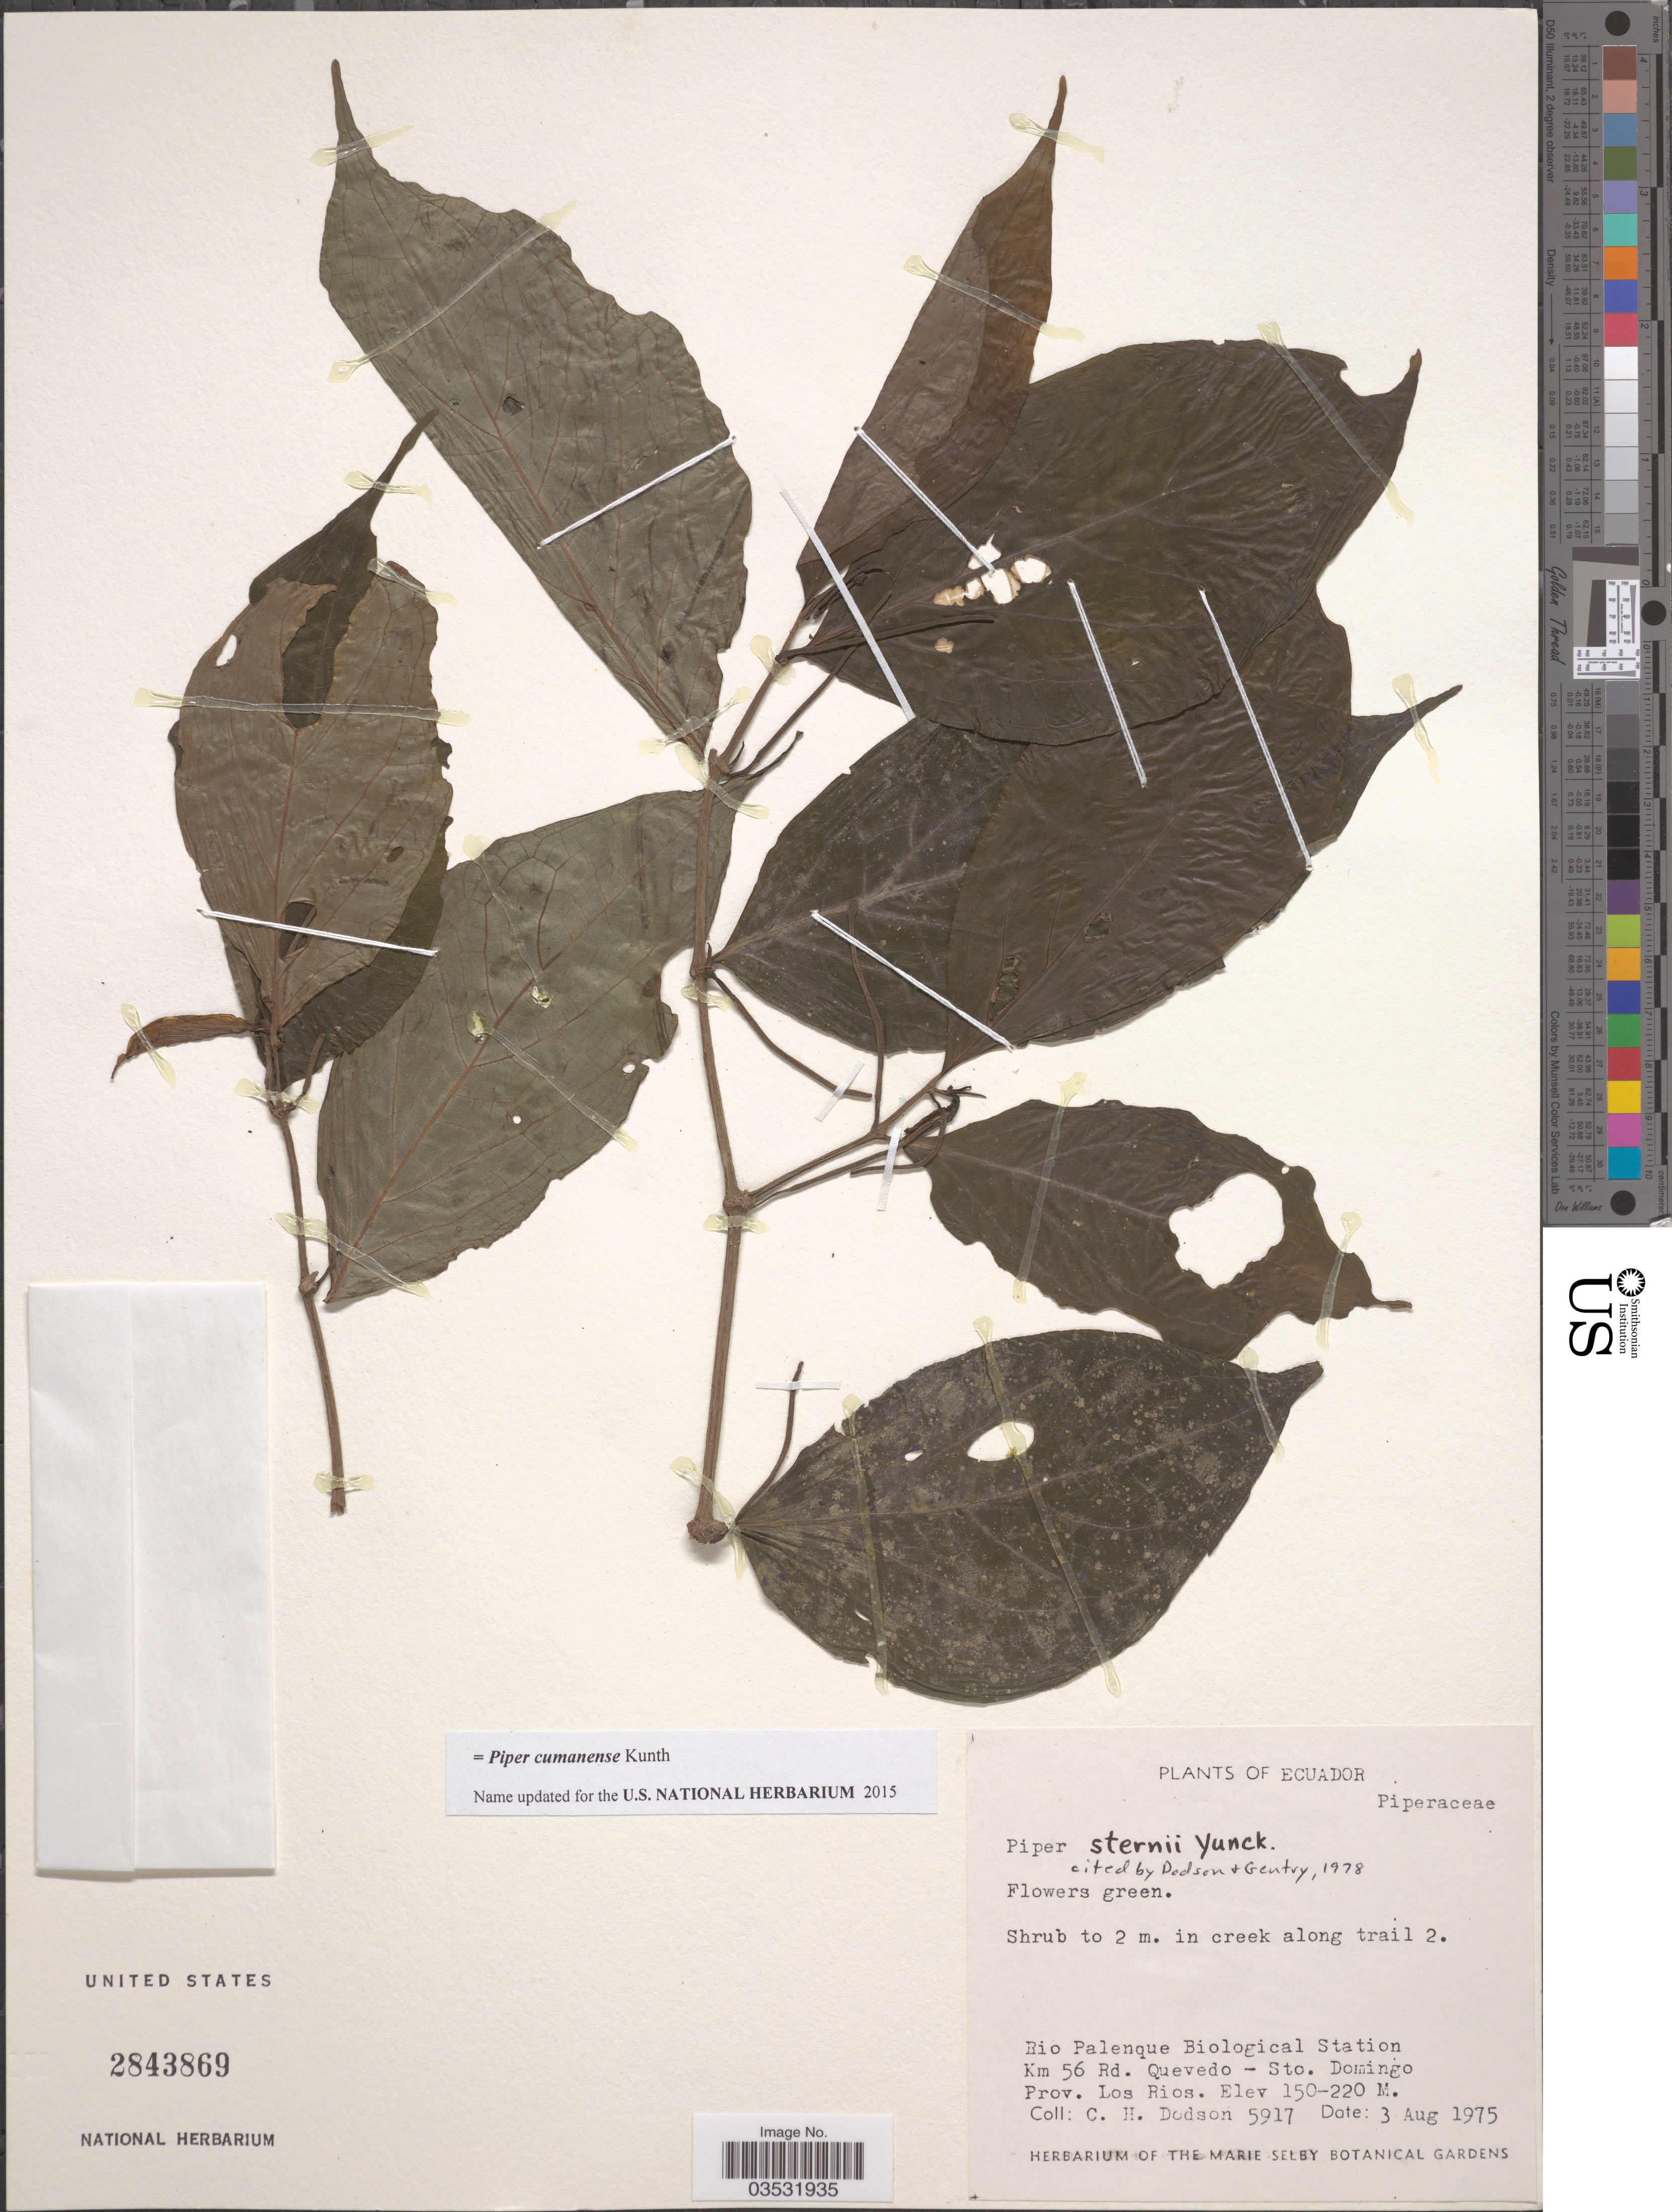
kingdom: Plantae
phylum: Tracheophyta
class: Magnoliopsida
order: Piperales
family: Piperaceae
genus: Piper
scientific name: Piper cumanense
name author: Kunth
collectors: C. H. Dodson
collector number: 5917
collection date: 1975-08-03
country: Ecuador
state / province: Los Ríos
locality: In creek along trail 2. Rio Palenque Biological Station Km 56 Rd. Quevedo-Sto. Domingo.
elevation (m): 150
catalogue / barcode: US 2843869